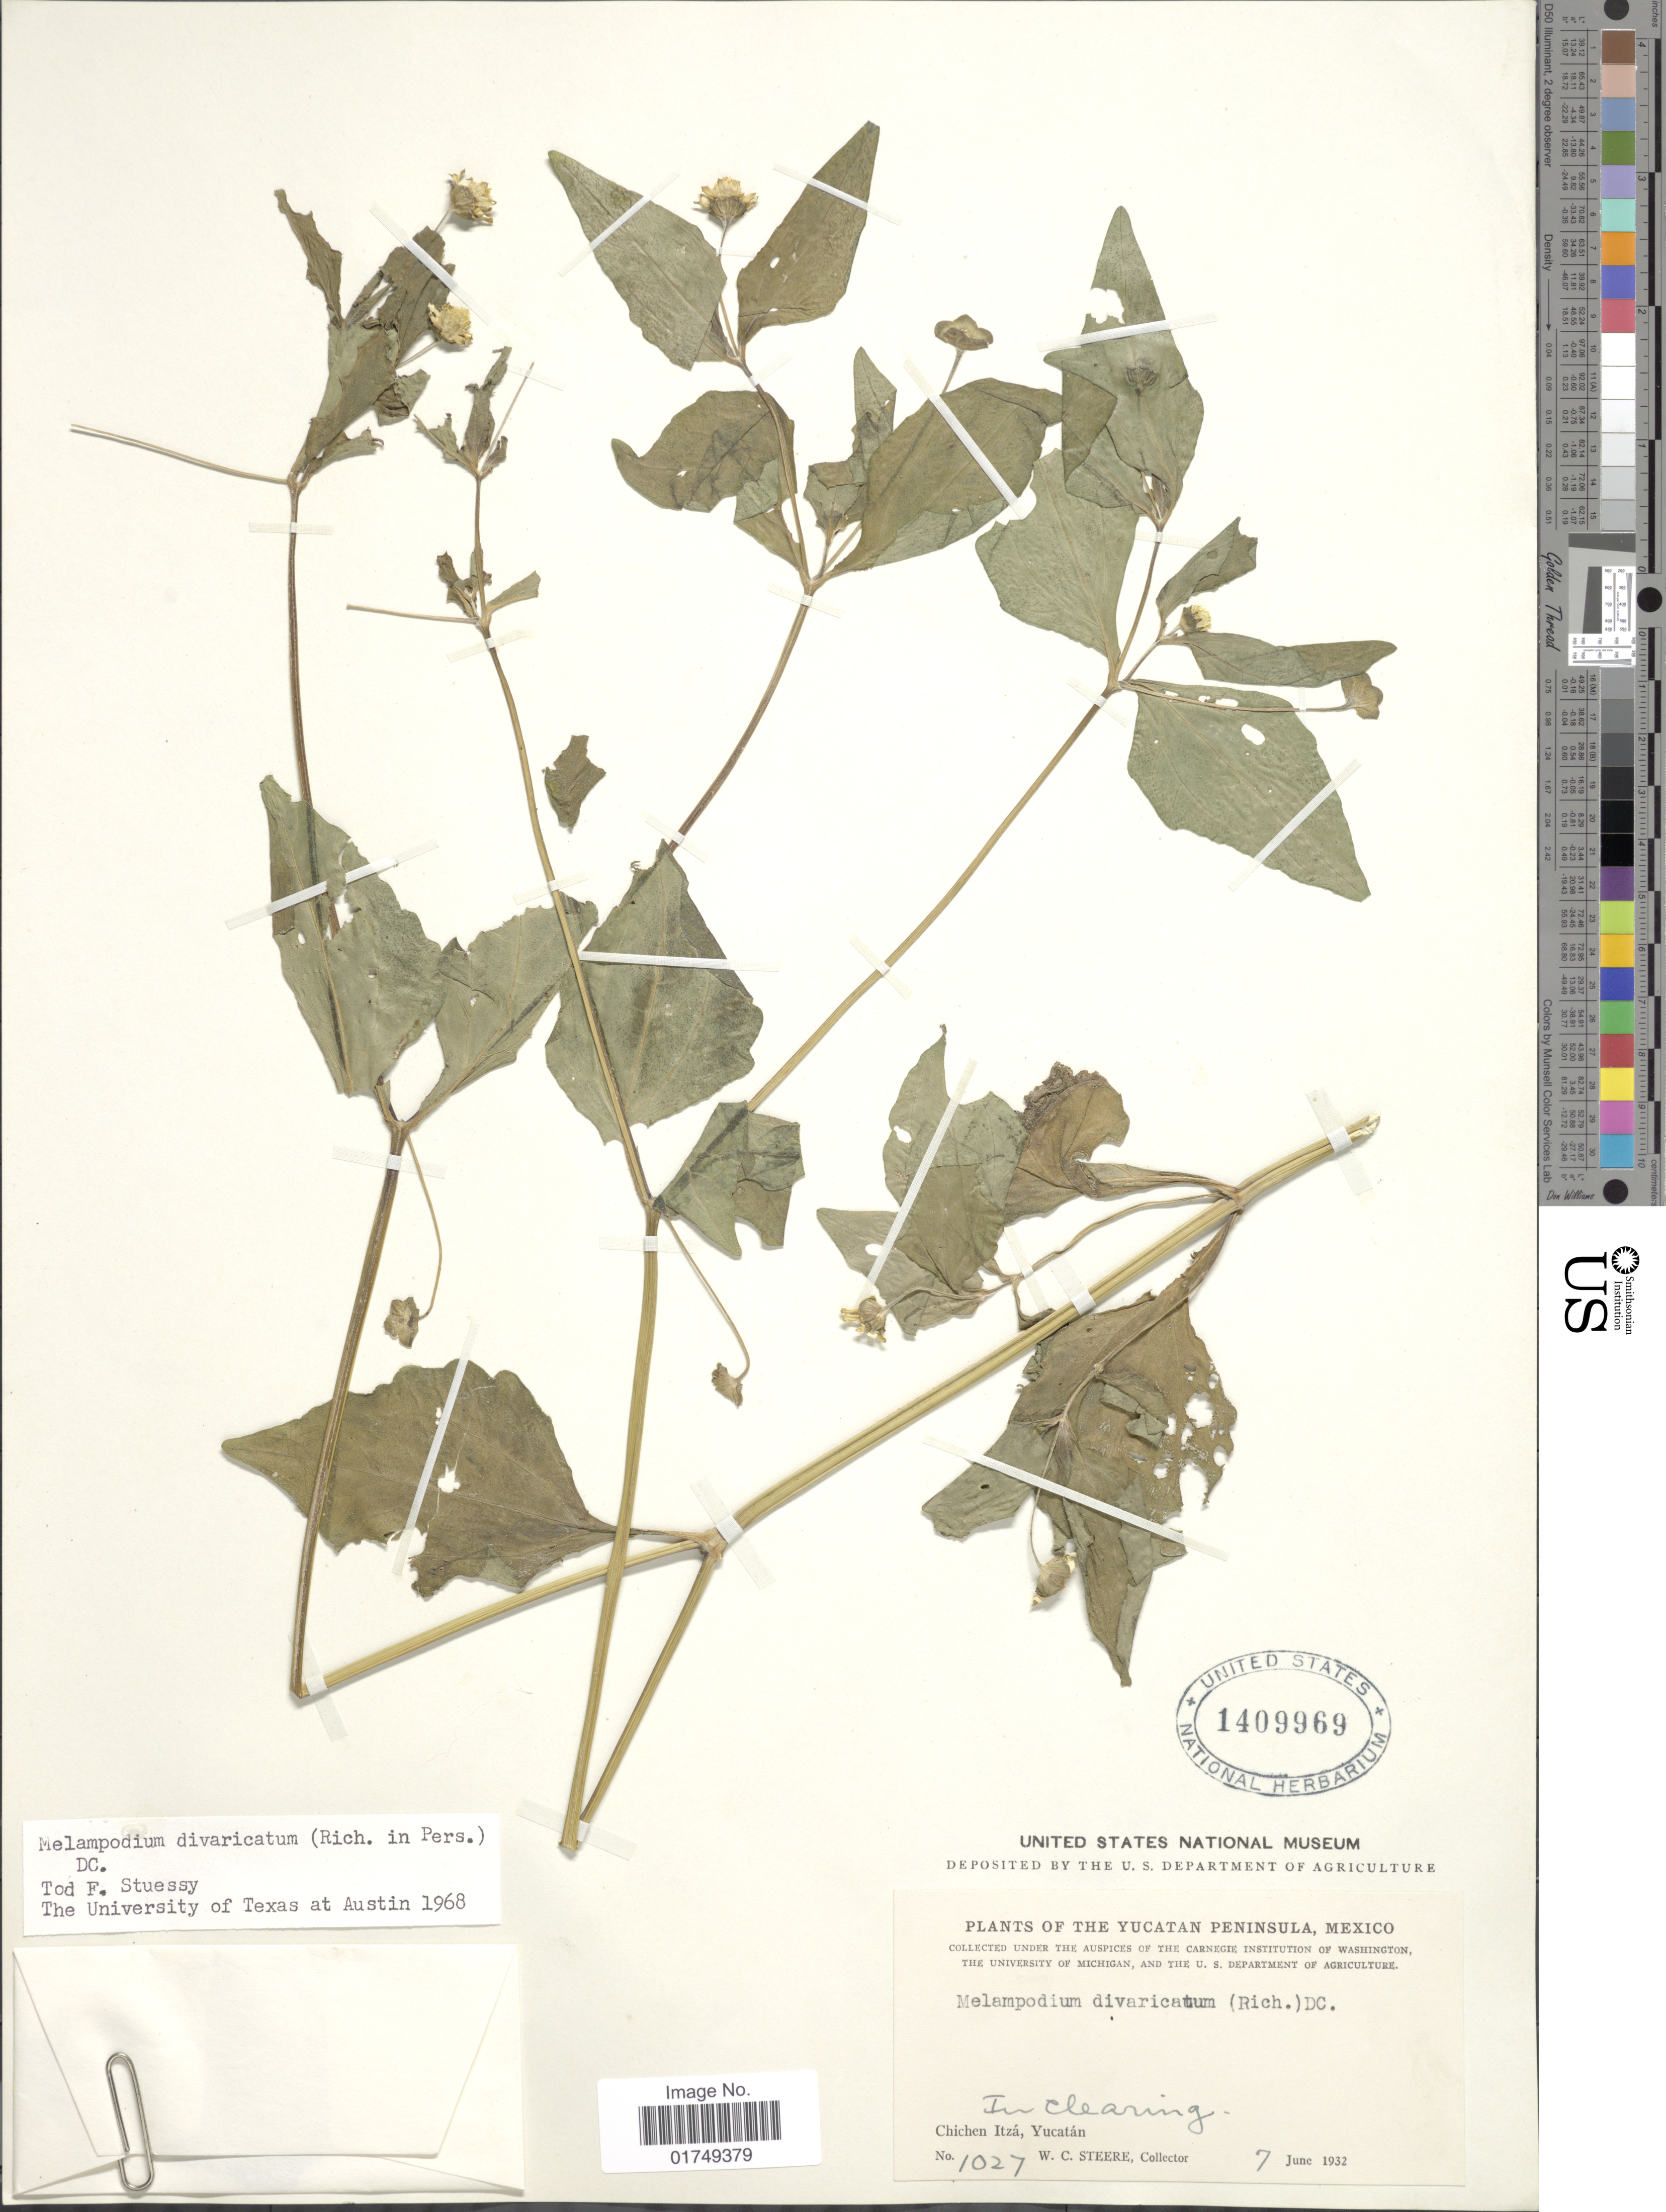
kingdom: Plantae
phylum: Tracheophyta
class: Magnoliopsida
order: Asterales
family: Asteraceae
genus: Melampodium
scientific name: Melampodium divaricatum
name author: (Rich.) DC.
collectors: W. C. Steere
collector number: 1027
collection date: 1932-06-07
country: Mexico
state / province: Yucatán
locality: Yucatan Peninsula, Chichen Itza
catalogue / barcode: US 1409969